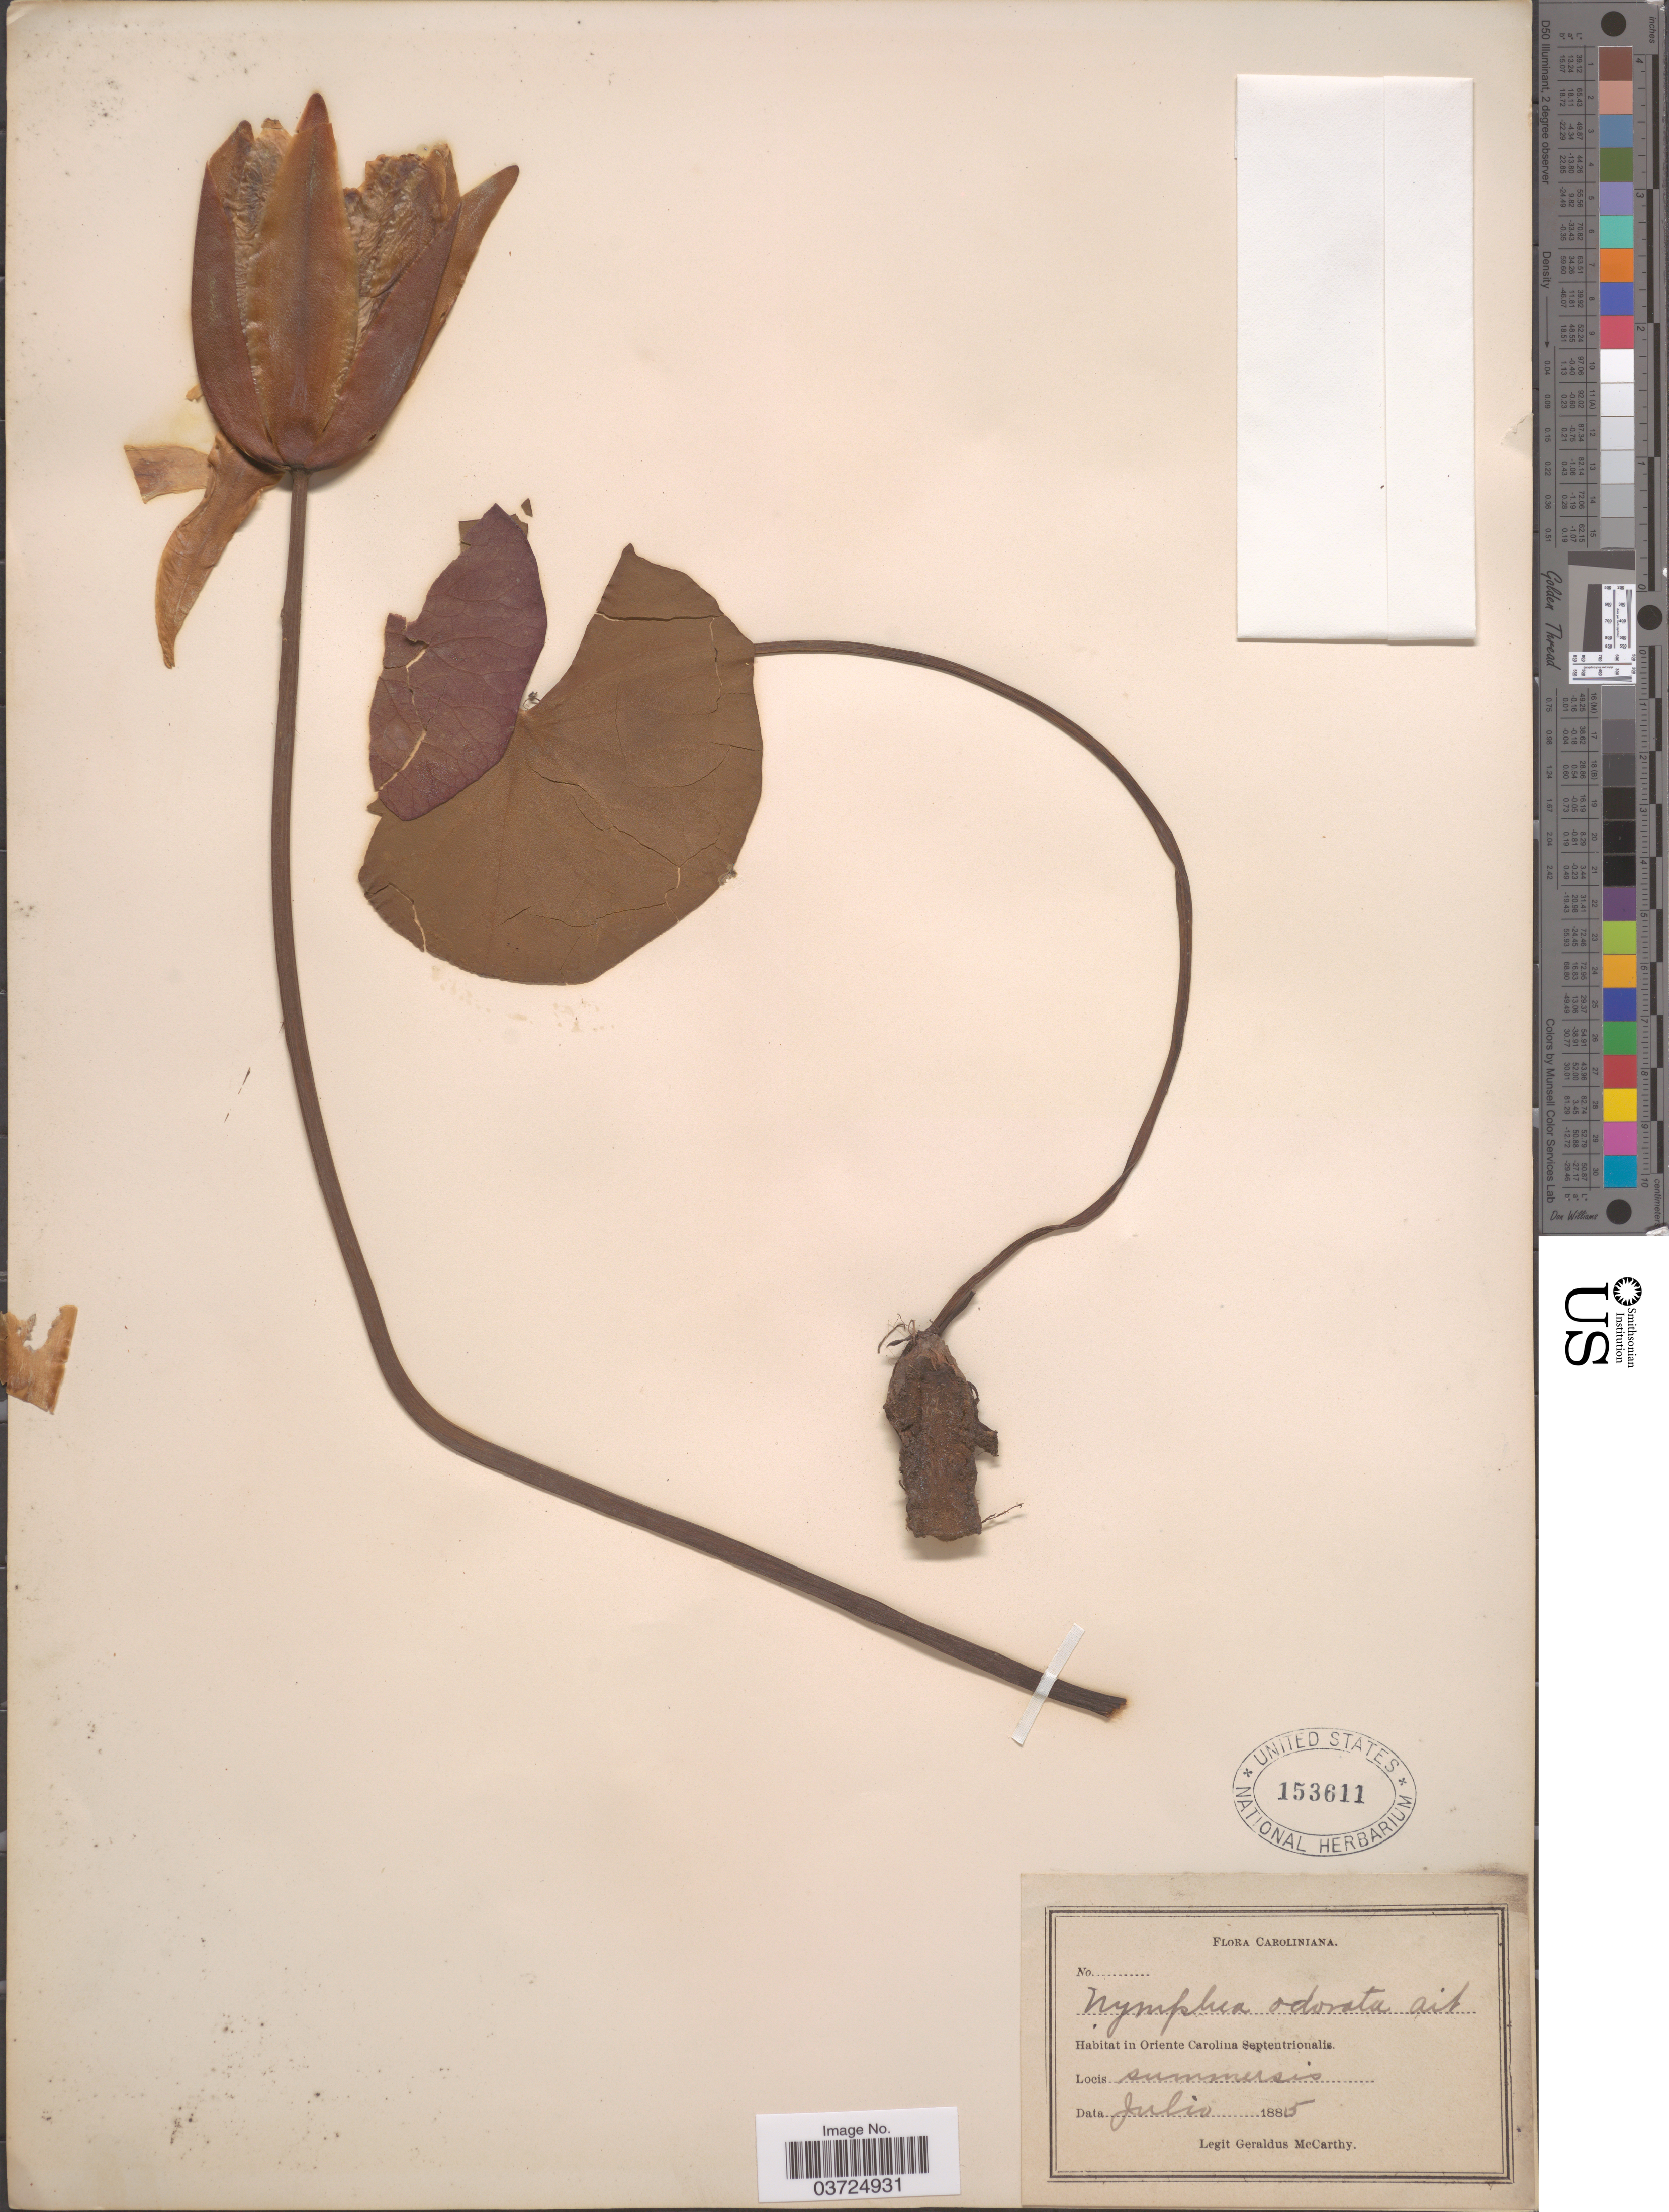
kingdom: Plantae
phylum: Tracheophyta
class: Magnoliopsida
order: Nymphaeales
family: Nymphaeaceae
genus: Nymphaea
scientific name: Nymphaea odorata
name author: Aiton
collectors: M. McCarthy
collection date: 1885-07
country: United States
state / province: North Carolina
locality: Caroliniana. Oriente Carolina Septentrionalis.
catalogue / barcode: US 153611